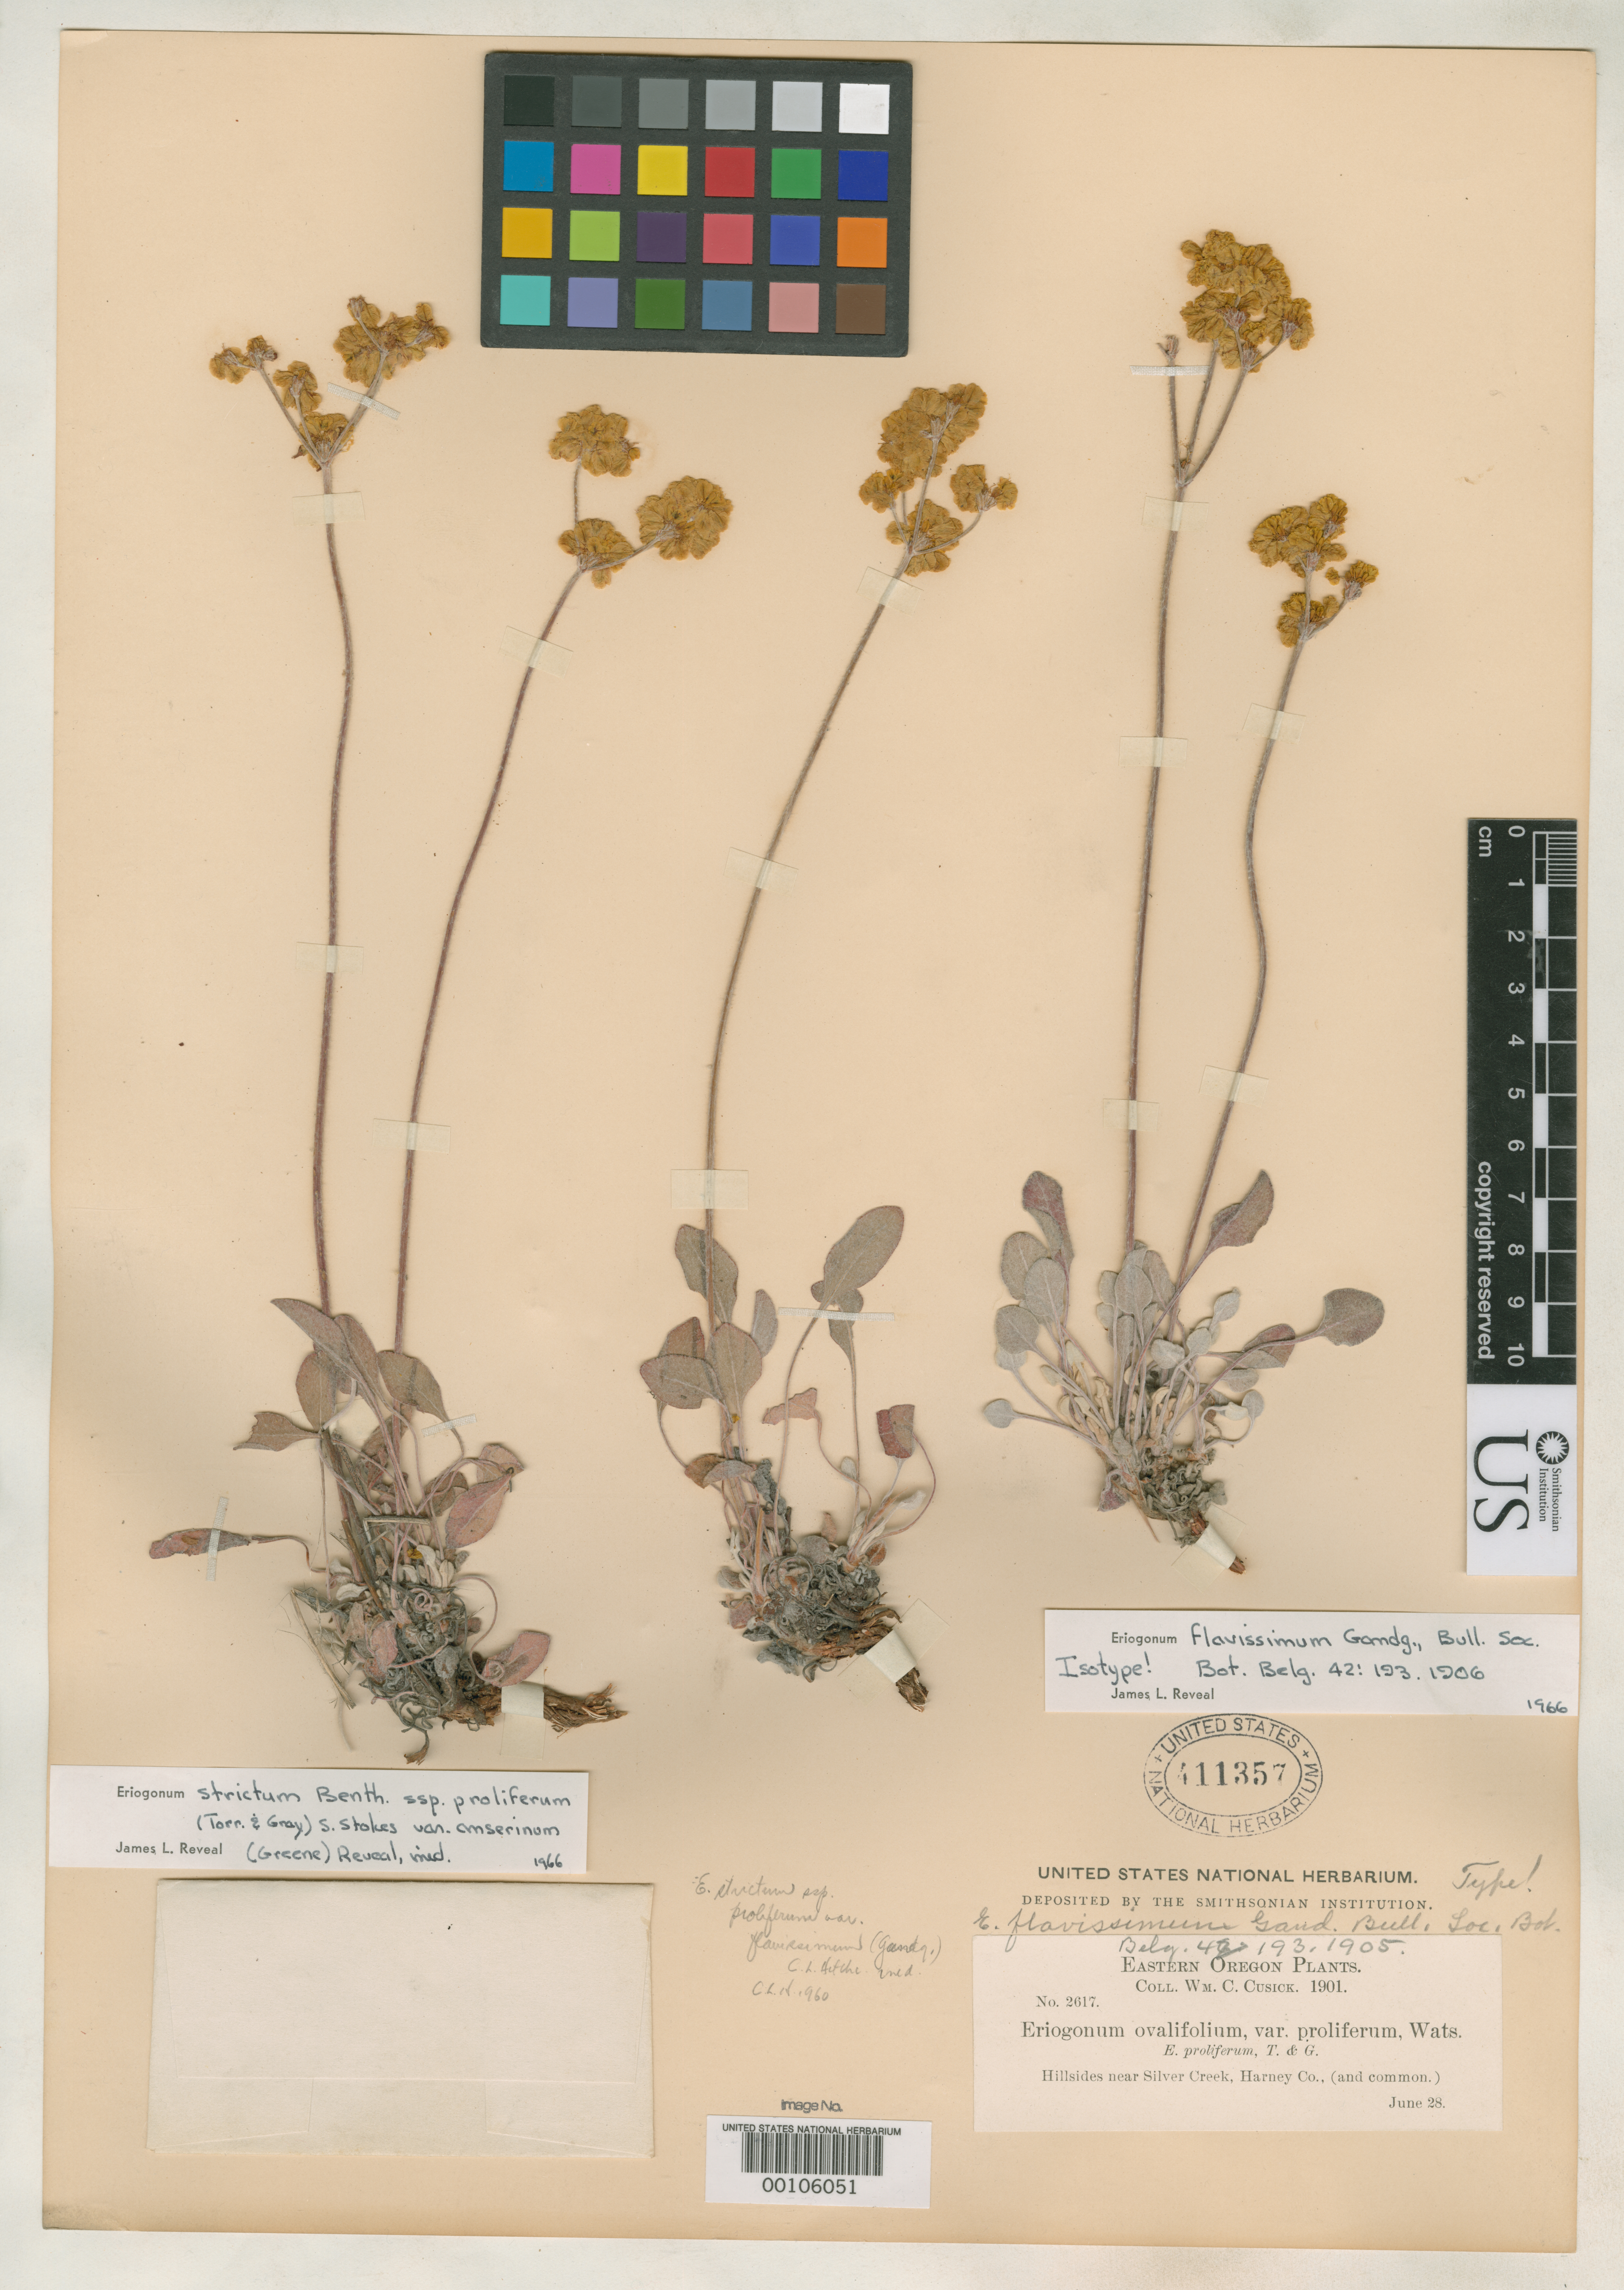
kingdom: Plantae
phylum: Tracheophyta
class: Magnoliopsida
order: Caryophyllales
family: Polygonaceae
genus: Eriogonum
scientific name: Eriogonum flavissimum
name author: Gand.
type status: Isotype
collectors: W. C. Cusick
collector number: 2617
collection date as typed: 28 Jun 1901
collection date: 1901-06-28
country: United States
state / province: Oregon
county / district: Harney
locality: Silver Creek, near Riley, west of Burns.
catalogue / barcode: US 411357